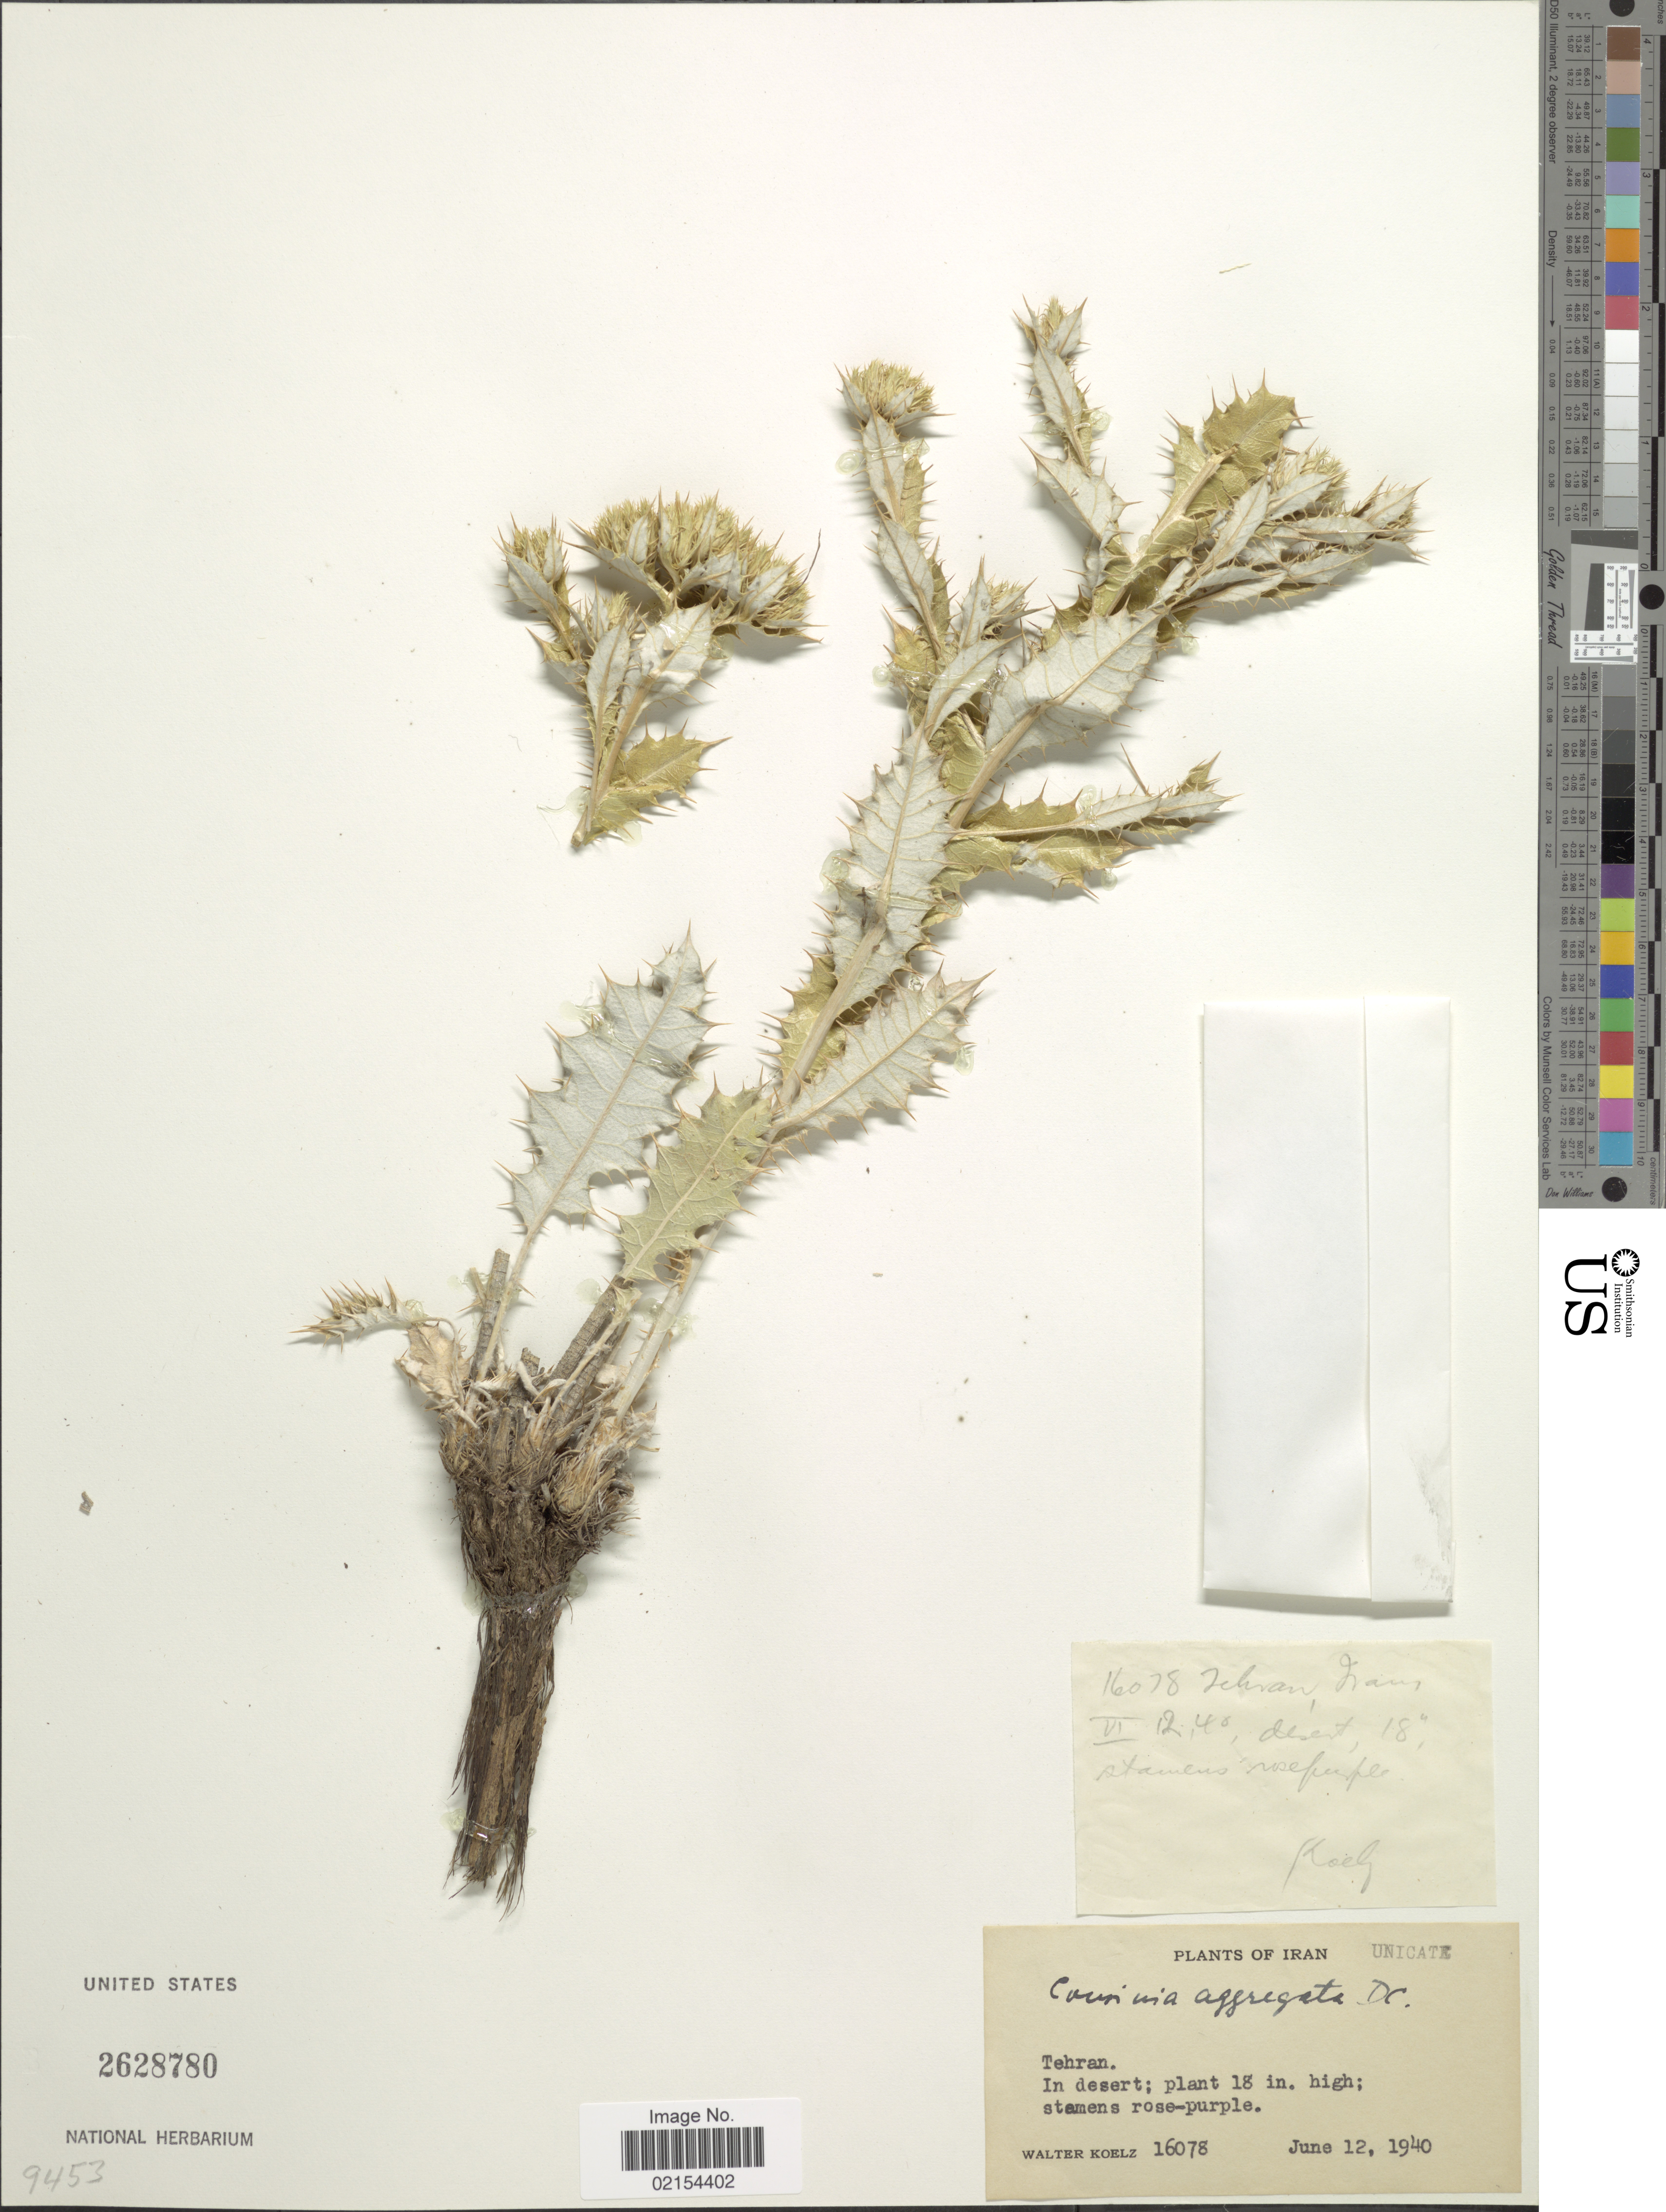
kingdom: Plantae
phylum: Tracheophyta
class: Magnoliopsida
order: Asterales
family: Asteraceae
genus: Cousinia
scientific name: Cousinia aggregata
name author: DC.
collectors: W. N. Koelz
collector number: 16078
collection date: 1940-06-12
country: Iran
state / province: Tehran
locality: Tehran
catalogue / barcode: US 2628780